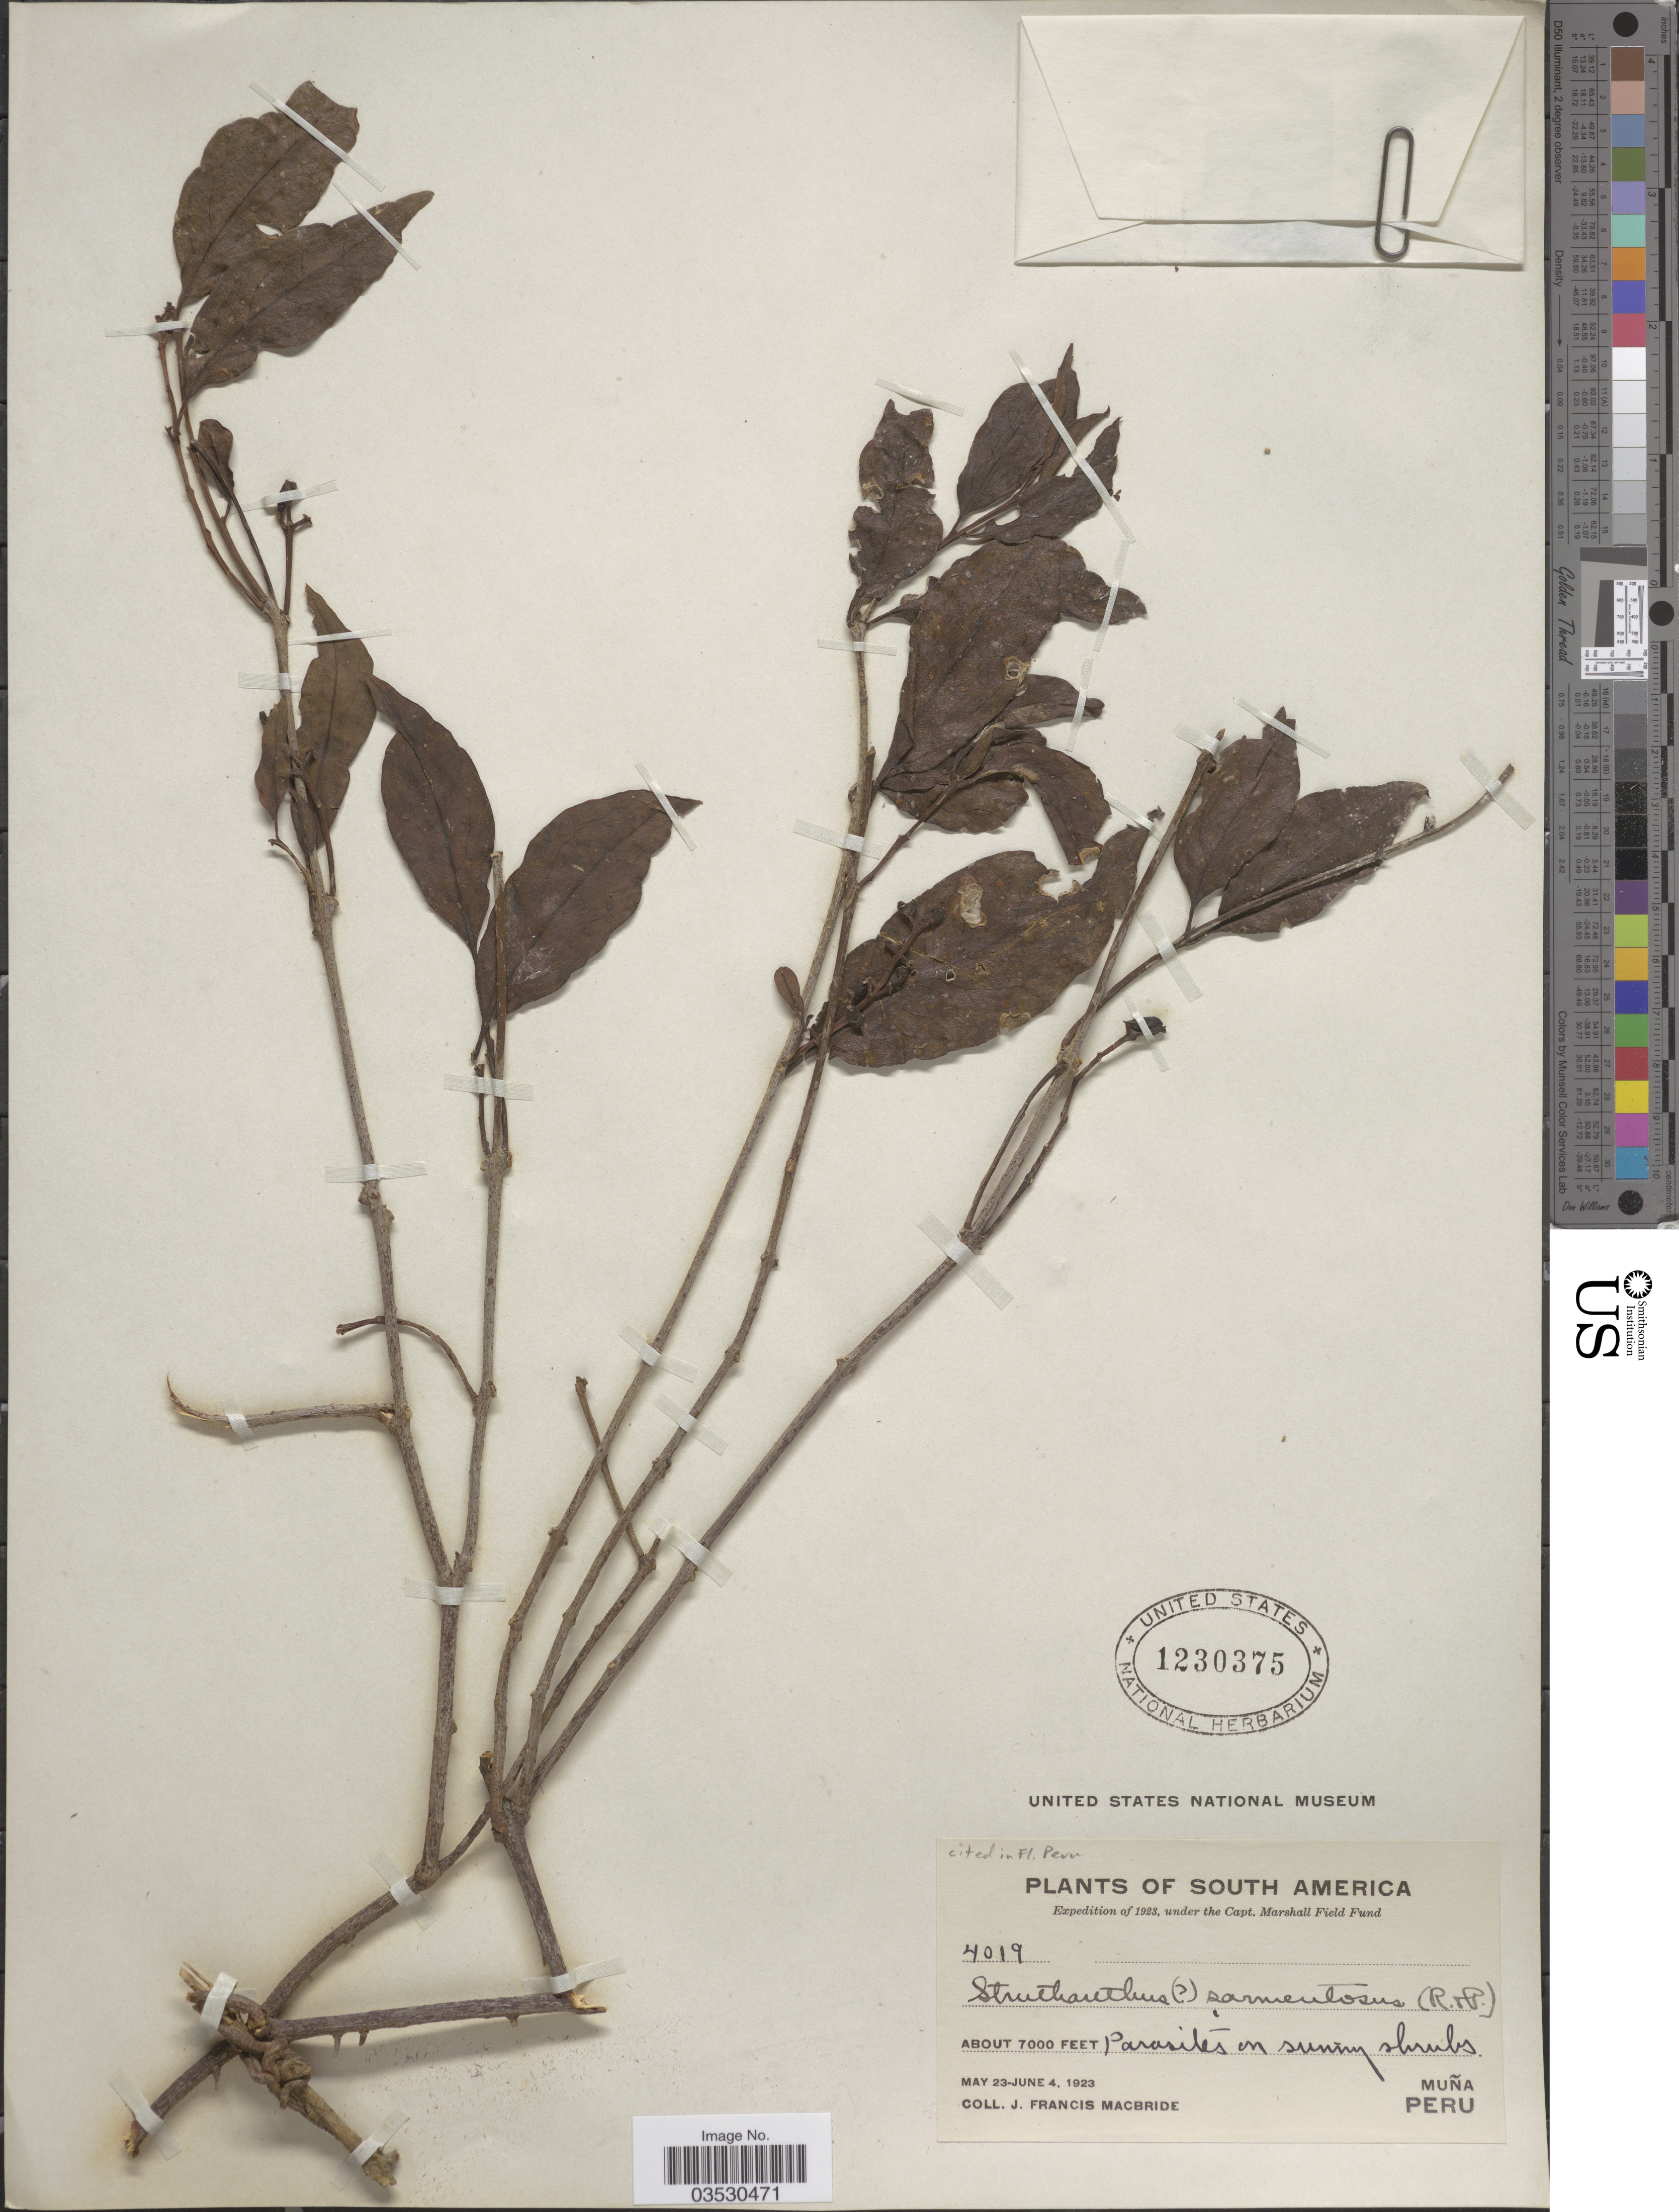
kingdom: Plantae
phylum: Tracheophyta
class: Magnoliopsida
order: Santalales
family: Loranthaceae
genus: Struthanthus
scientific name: Struthanthus sarmentosus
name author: (Ruiz & Pav.) Blume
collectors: J. F. Macbride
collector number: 4019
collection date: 1923-05-23/1923-06-04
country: Peru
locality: Muña.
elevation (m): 2134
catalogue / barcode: US 1230375